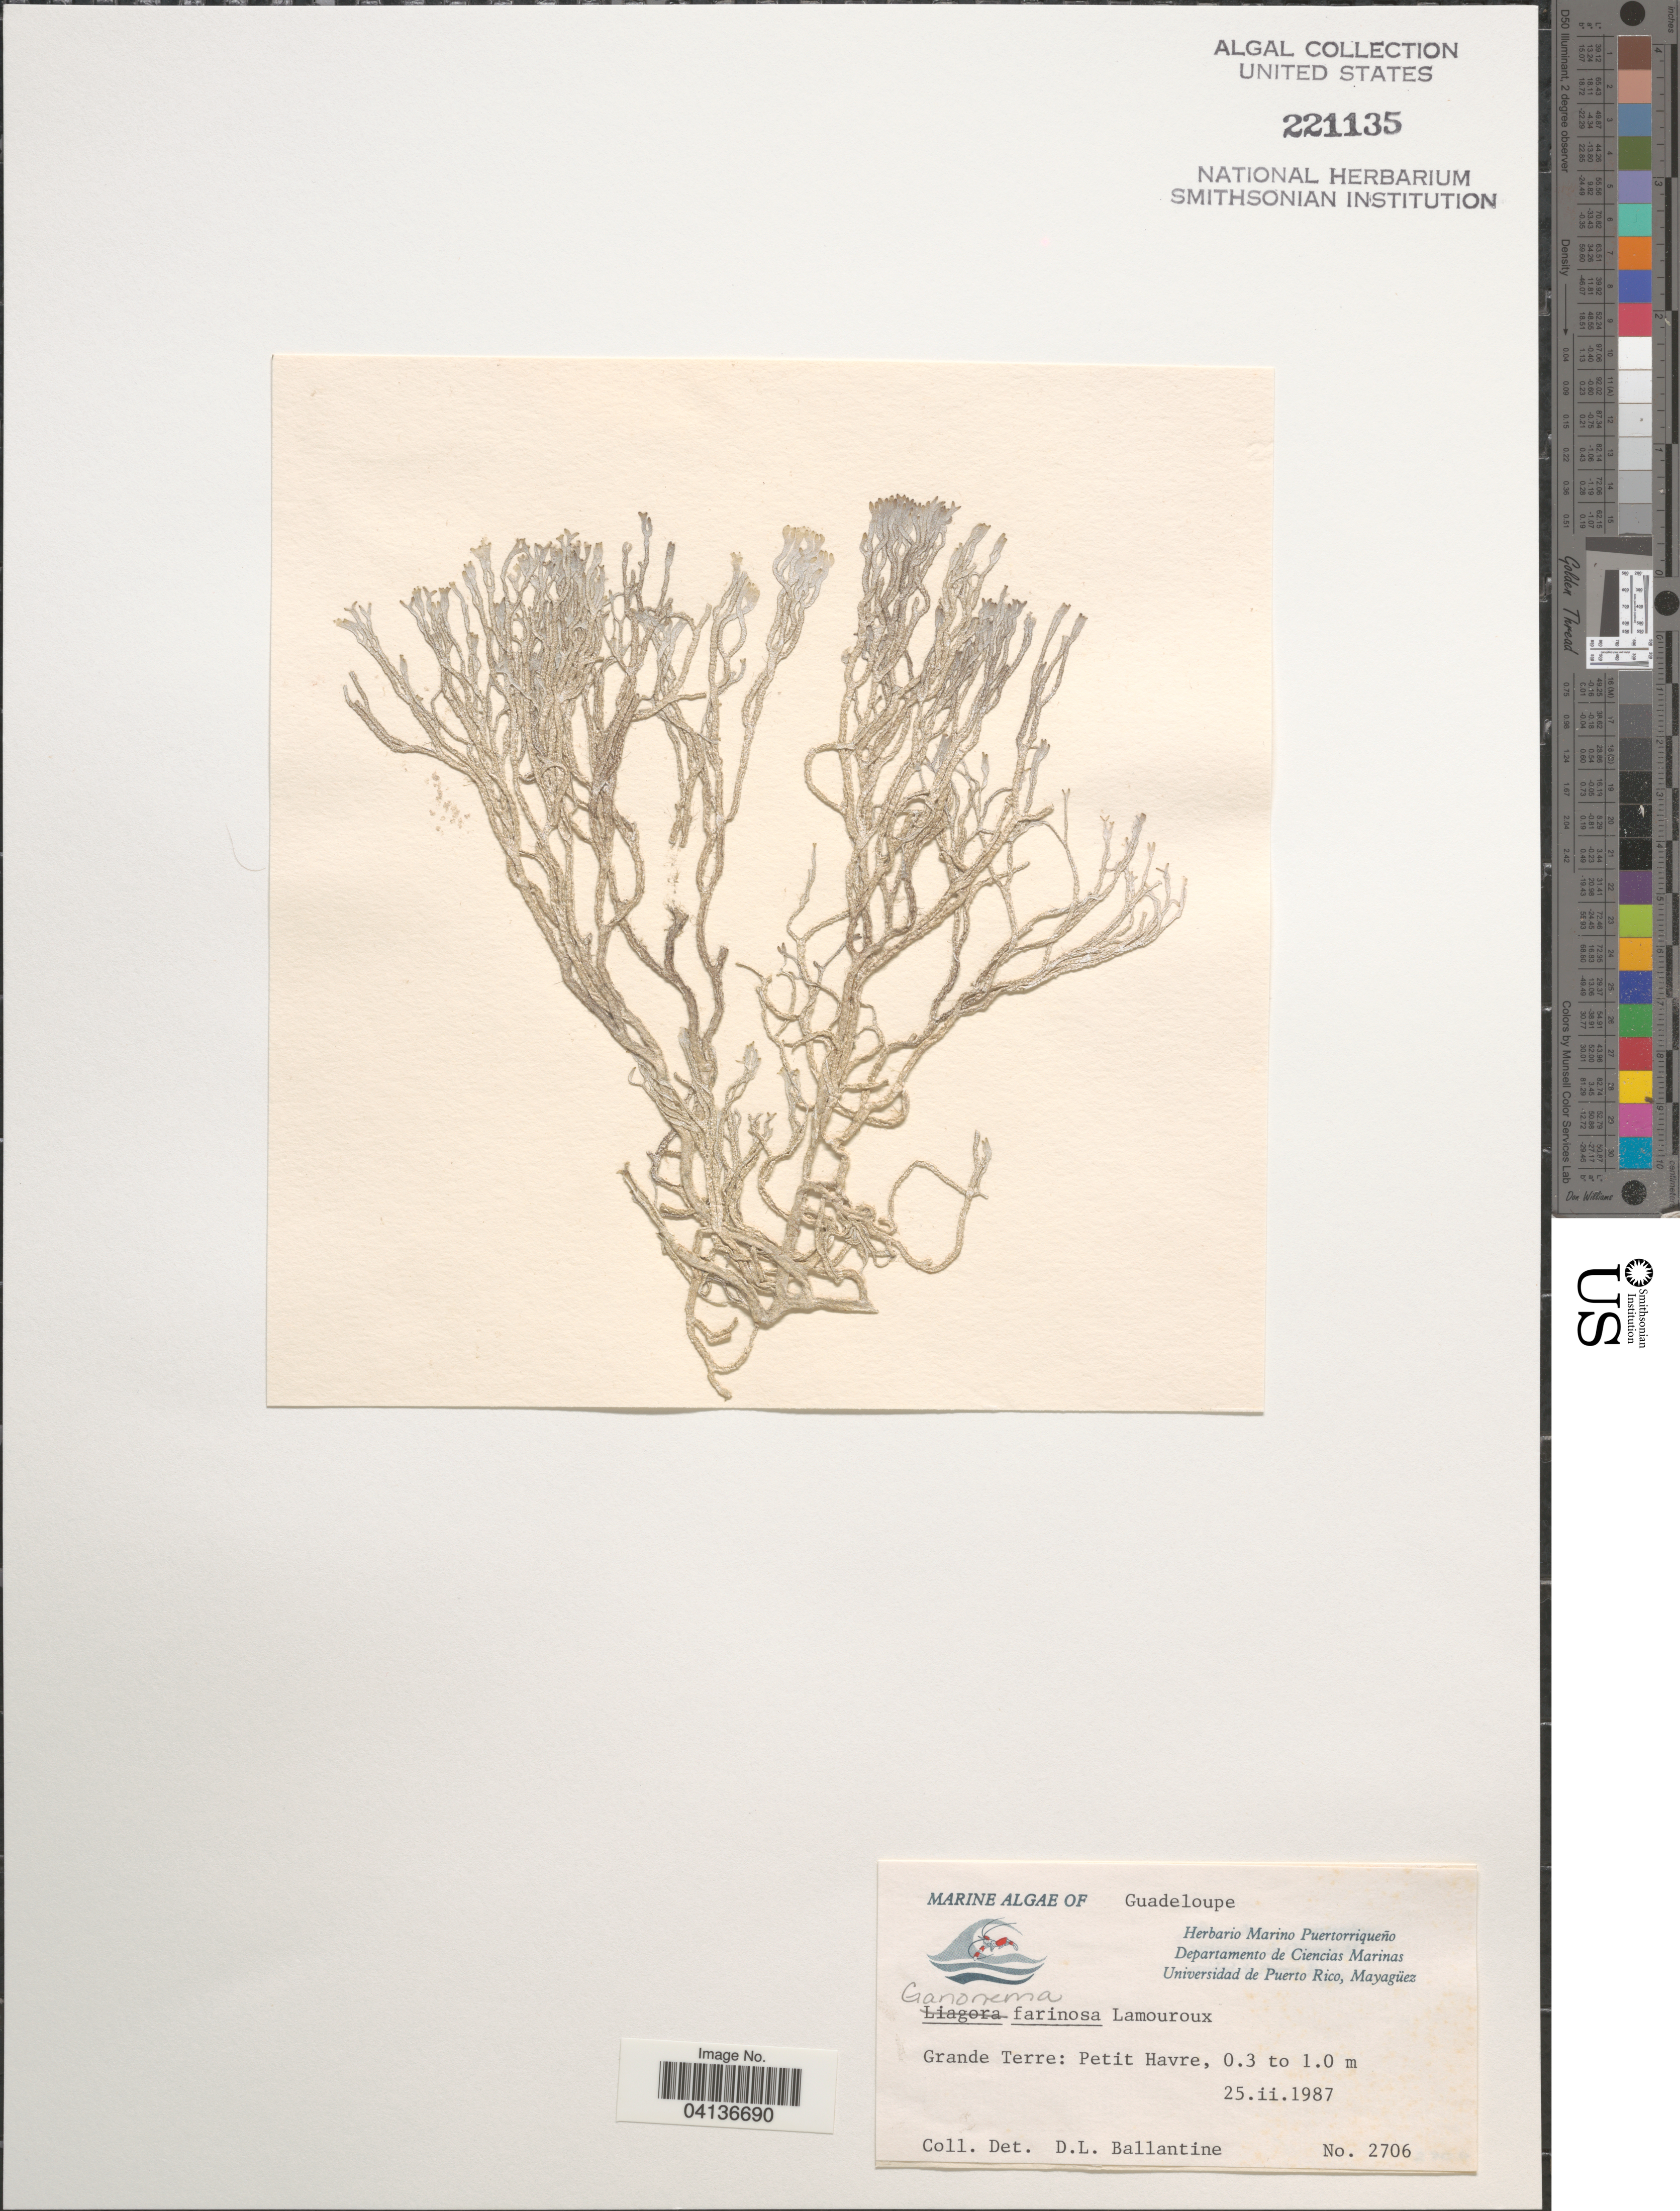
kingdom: Plantae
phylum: Rhodophyta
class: Florideophyceae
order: Nemaliales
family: Liagoraceae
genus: Ganonema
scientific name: Ganonema farinosum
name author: (J.V.Lamouroux) K.C. Fan & Yung C. Wang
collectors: D.L. Ballantine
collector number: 2706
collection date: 1987-02-25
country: Guadeloupe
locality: Grande Terre: Petit Havre.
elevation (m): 0.3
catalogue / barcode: US 221135